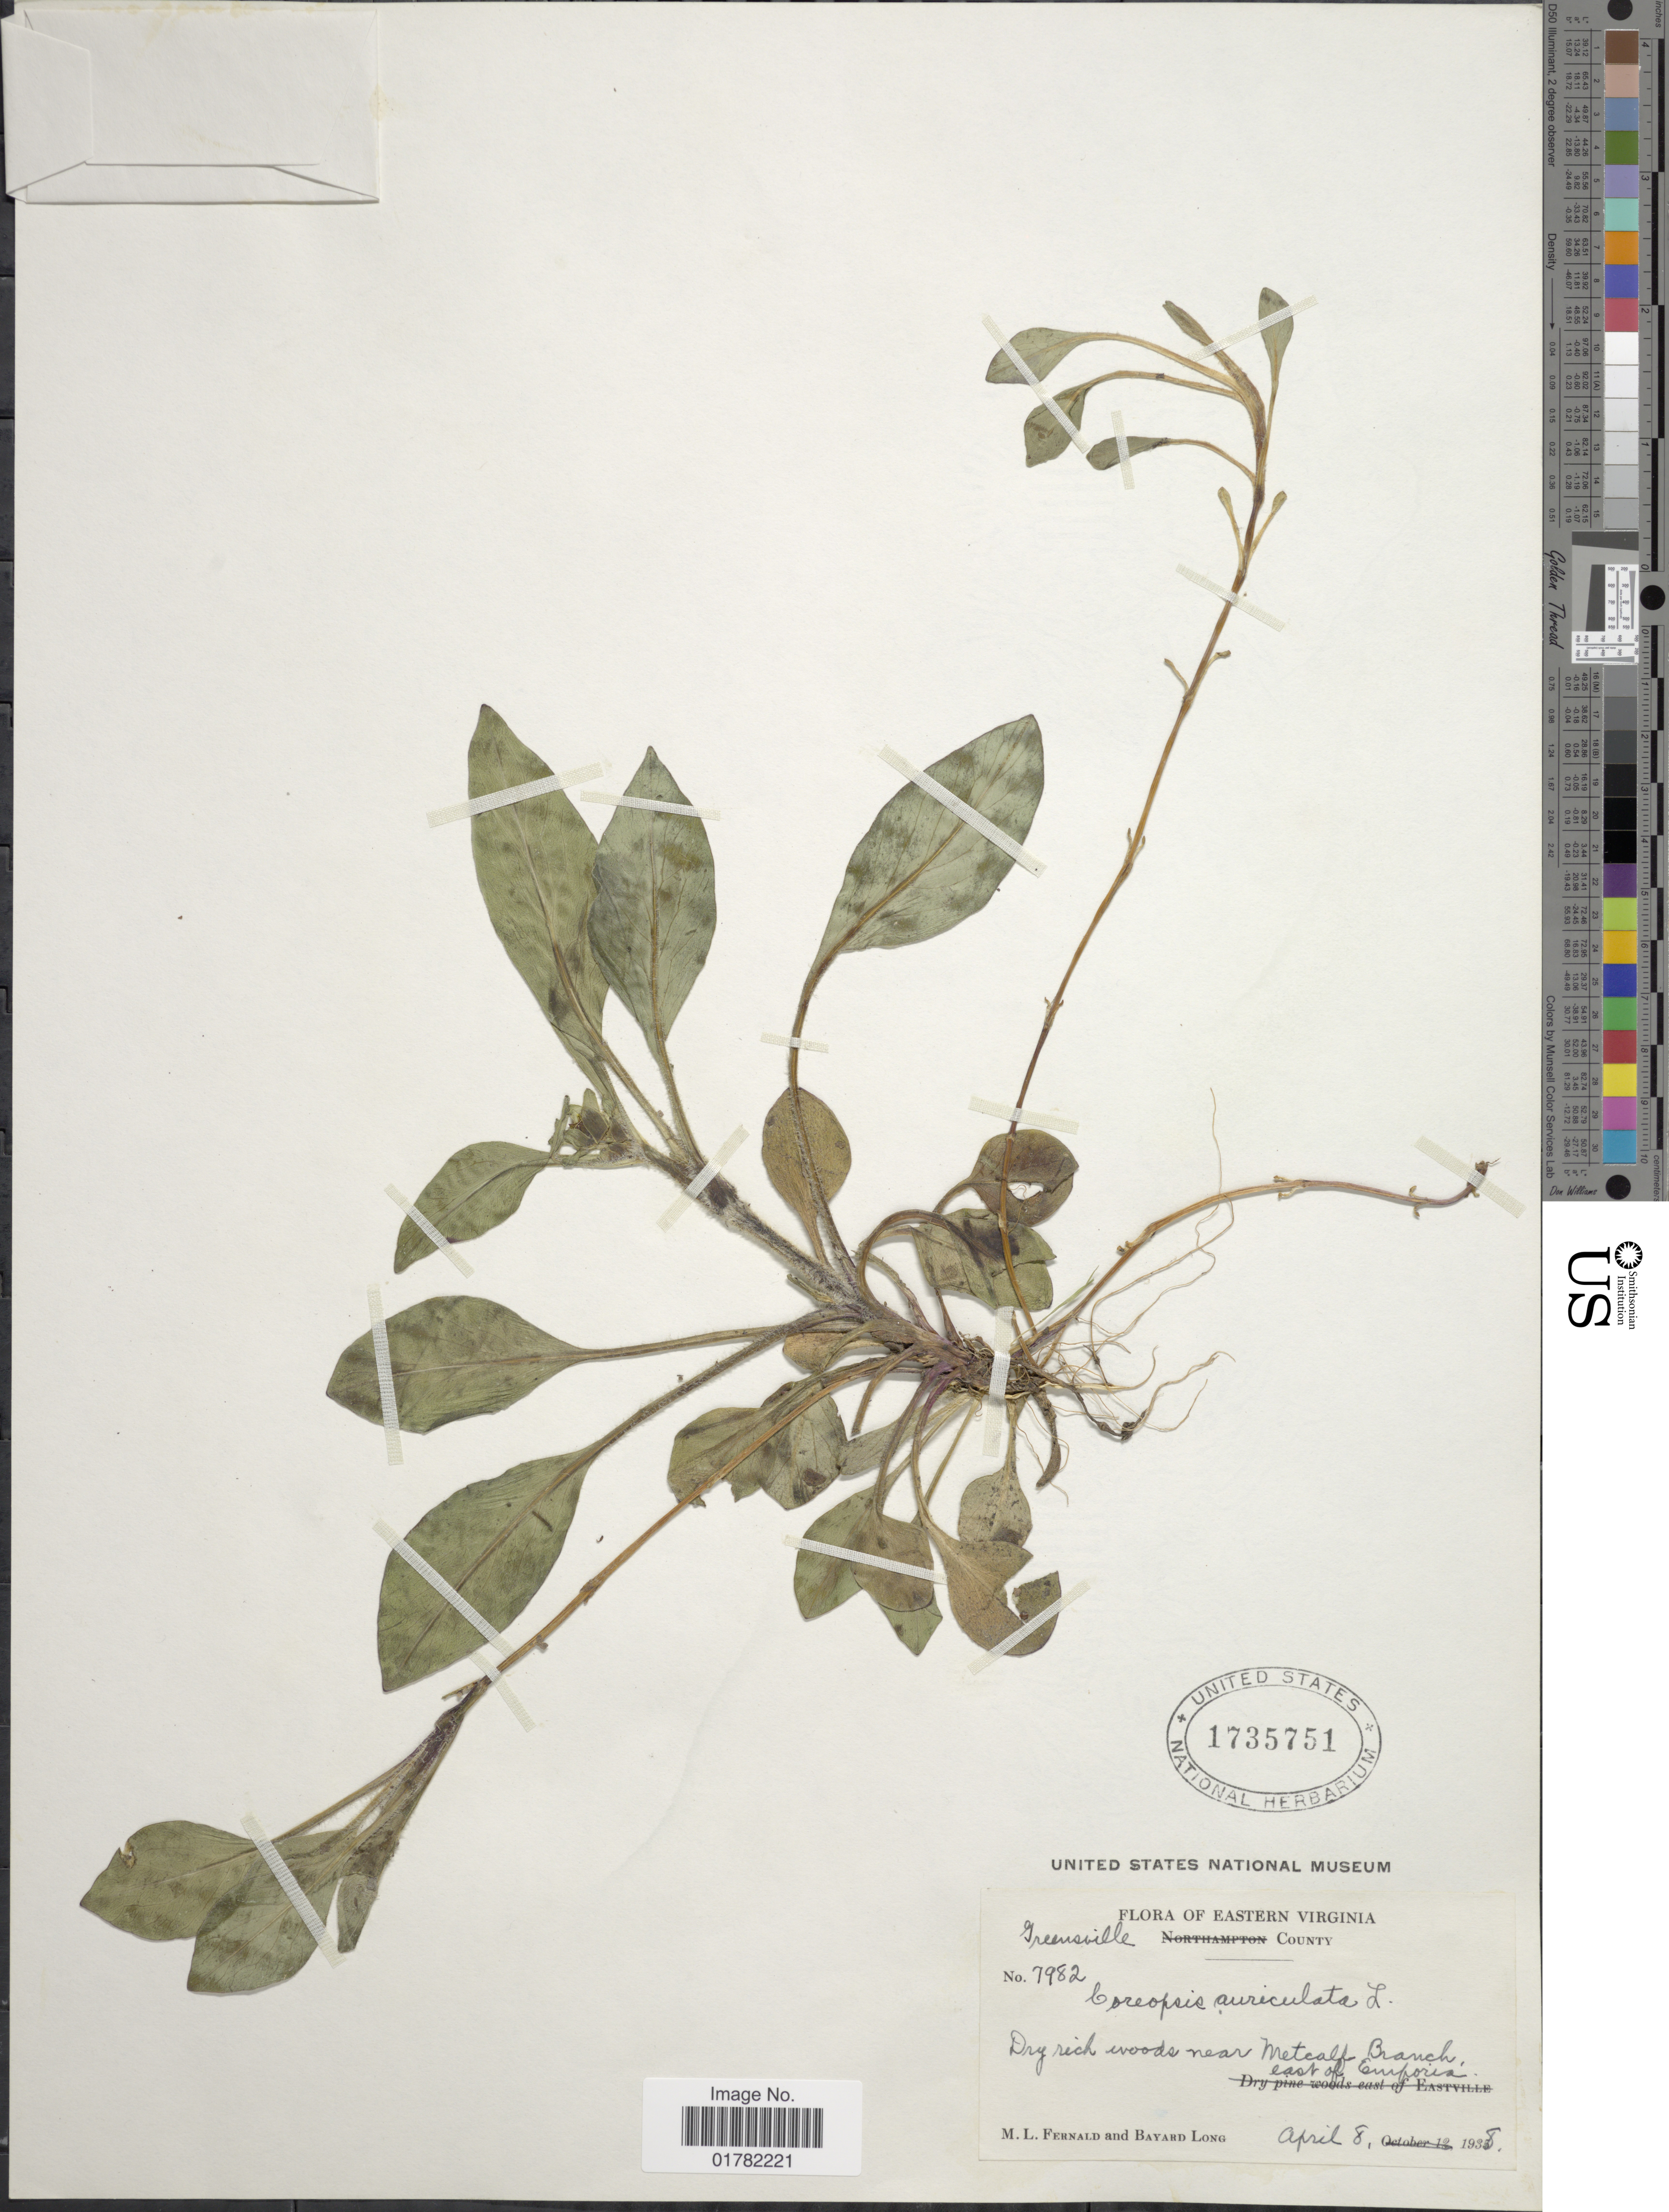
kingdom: Plantae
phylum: Tracheophyta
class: Magnoliopsida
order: Asterales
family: Asteraceae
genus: Coreopsis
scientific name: Coreopsis auriculata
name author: L.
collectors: M. L. Fernald & B. Long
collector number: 7982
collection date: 1938-04-08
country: United States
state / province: Virginia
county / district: Greensville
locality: Eastern Virginia, Greensville County, Dry rich woods near Metcalf Branch, east of Euporia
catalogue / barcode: US 1735751